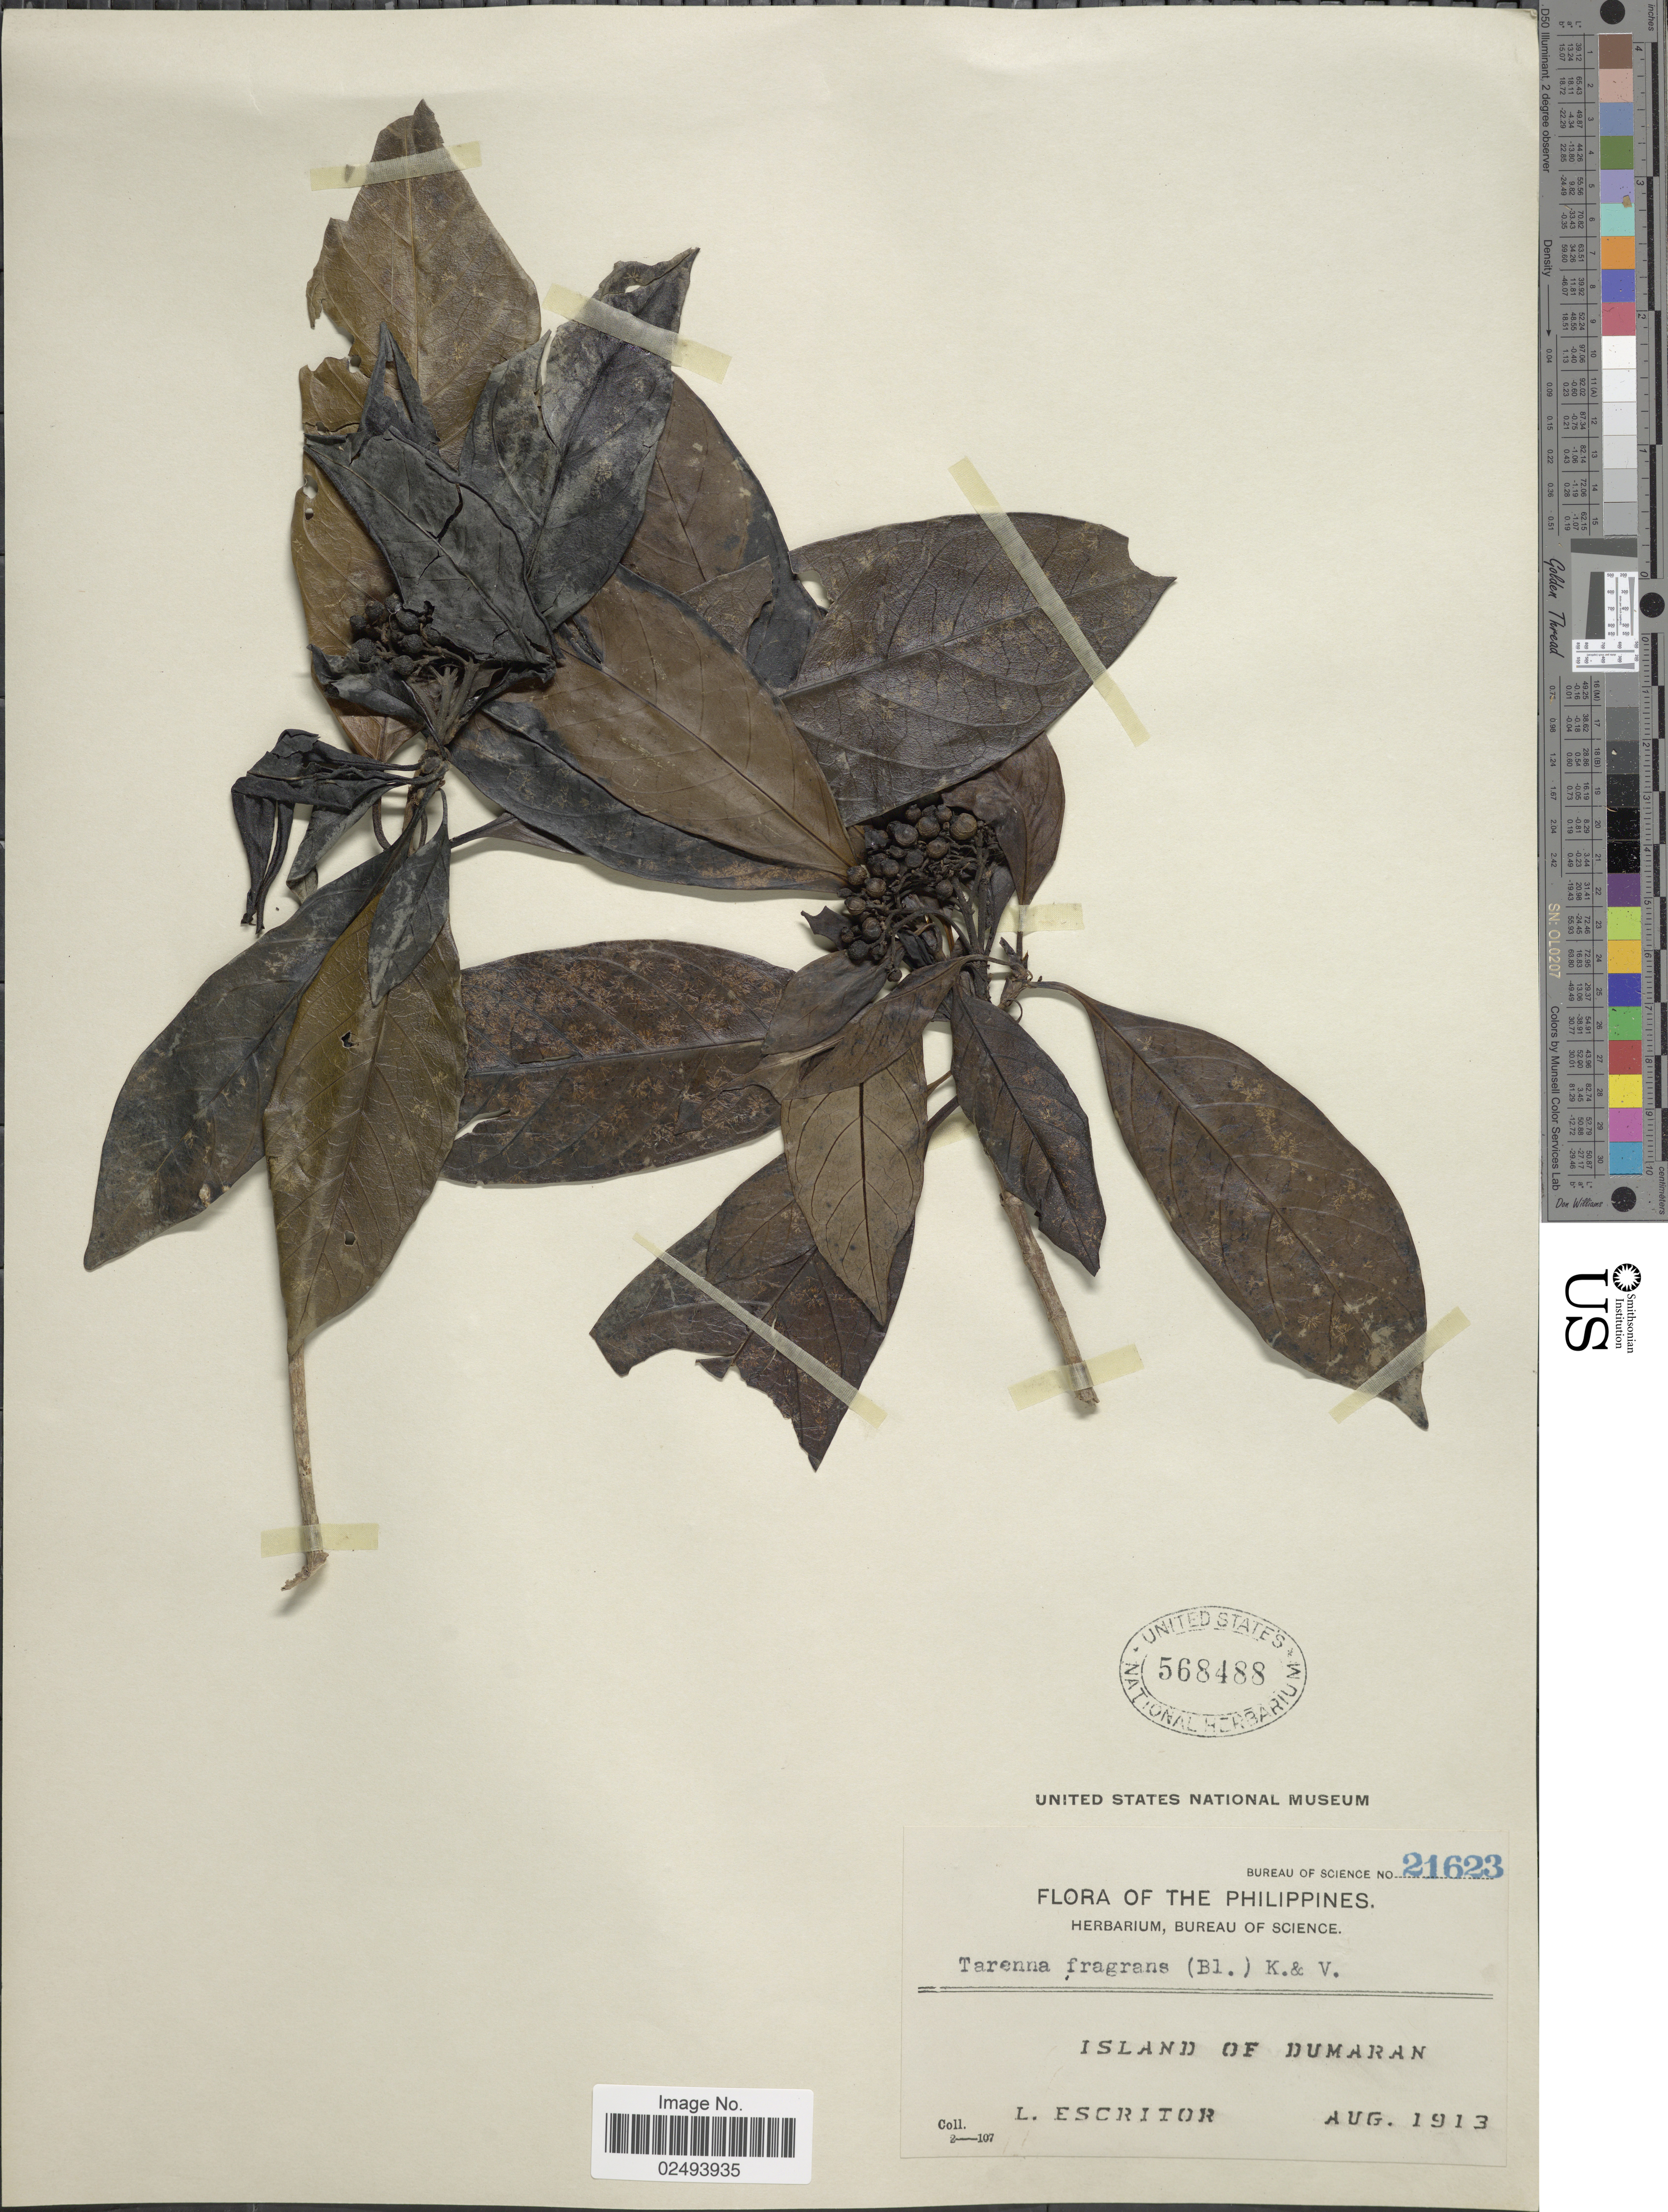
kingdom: Plantae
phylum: Tracheophyta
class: Magnoliopsida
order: Gentianales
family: Rubiaceae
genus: Tarenna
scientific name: Tarenna fragrans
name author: (Blume) Koord. & Valeton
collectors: L. Escritor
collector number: Bureau of Science 21623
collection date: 1913-08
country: Philippines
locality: Island of Dumaran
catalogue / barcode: US 568488